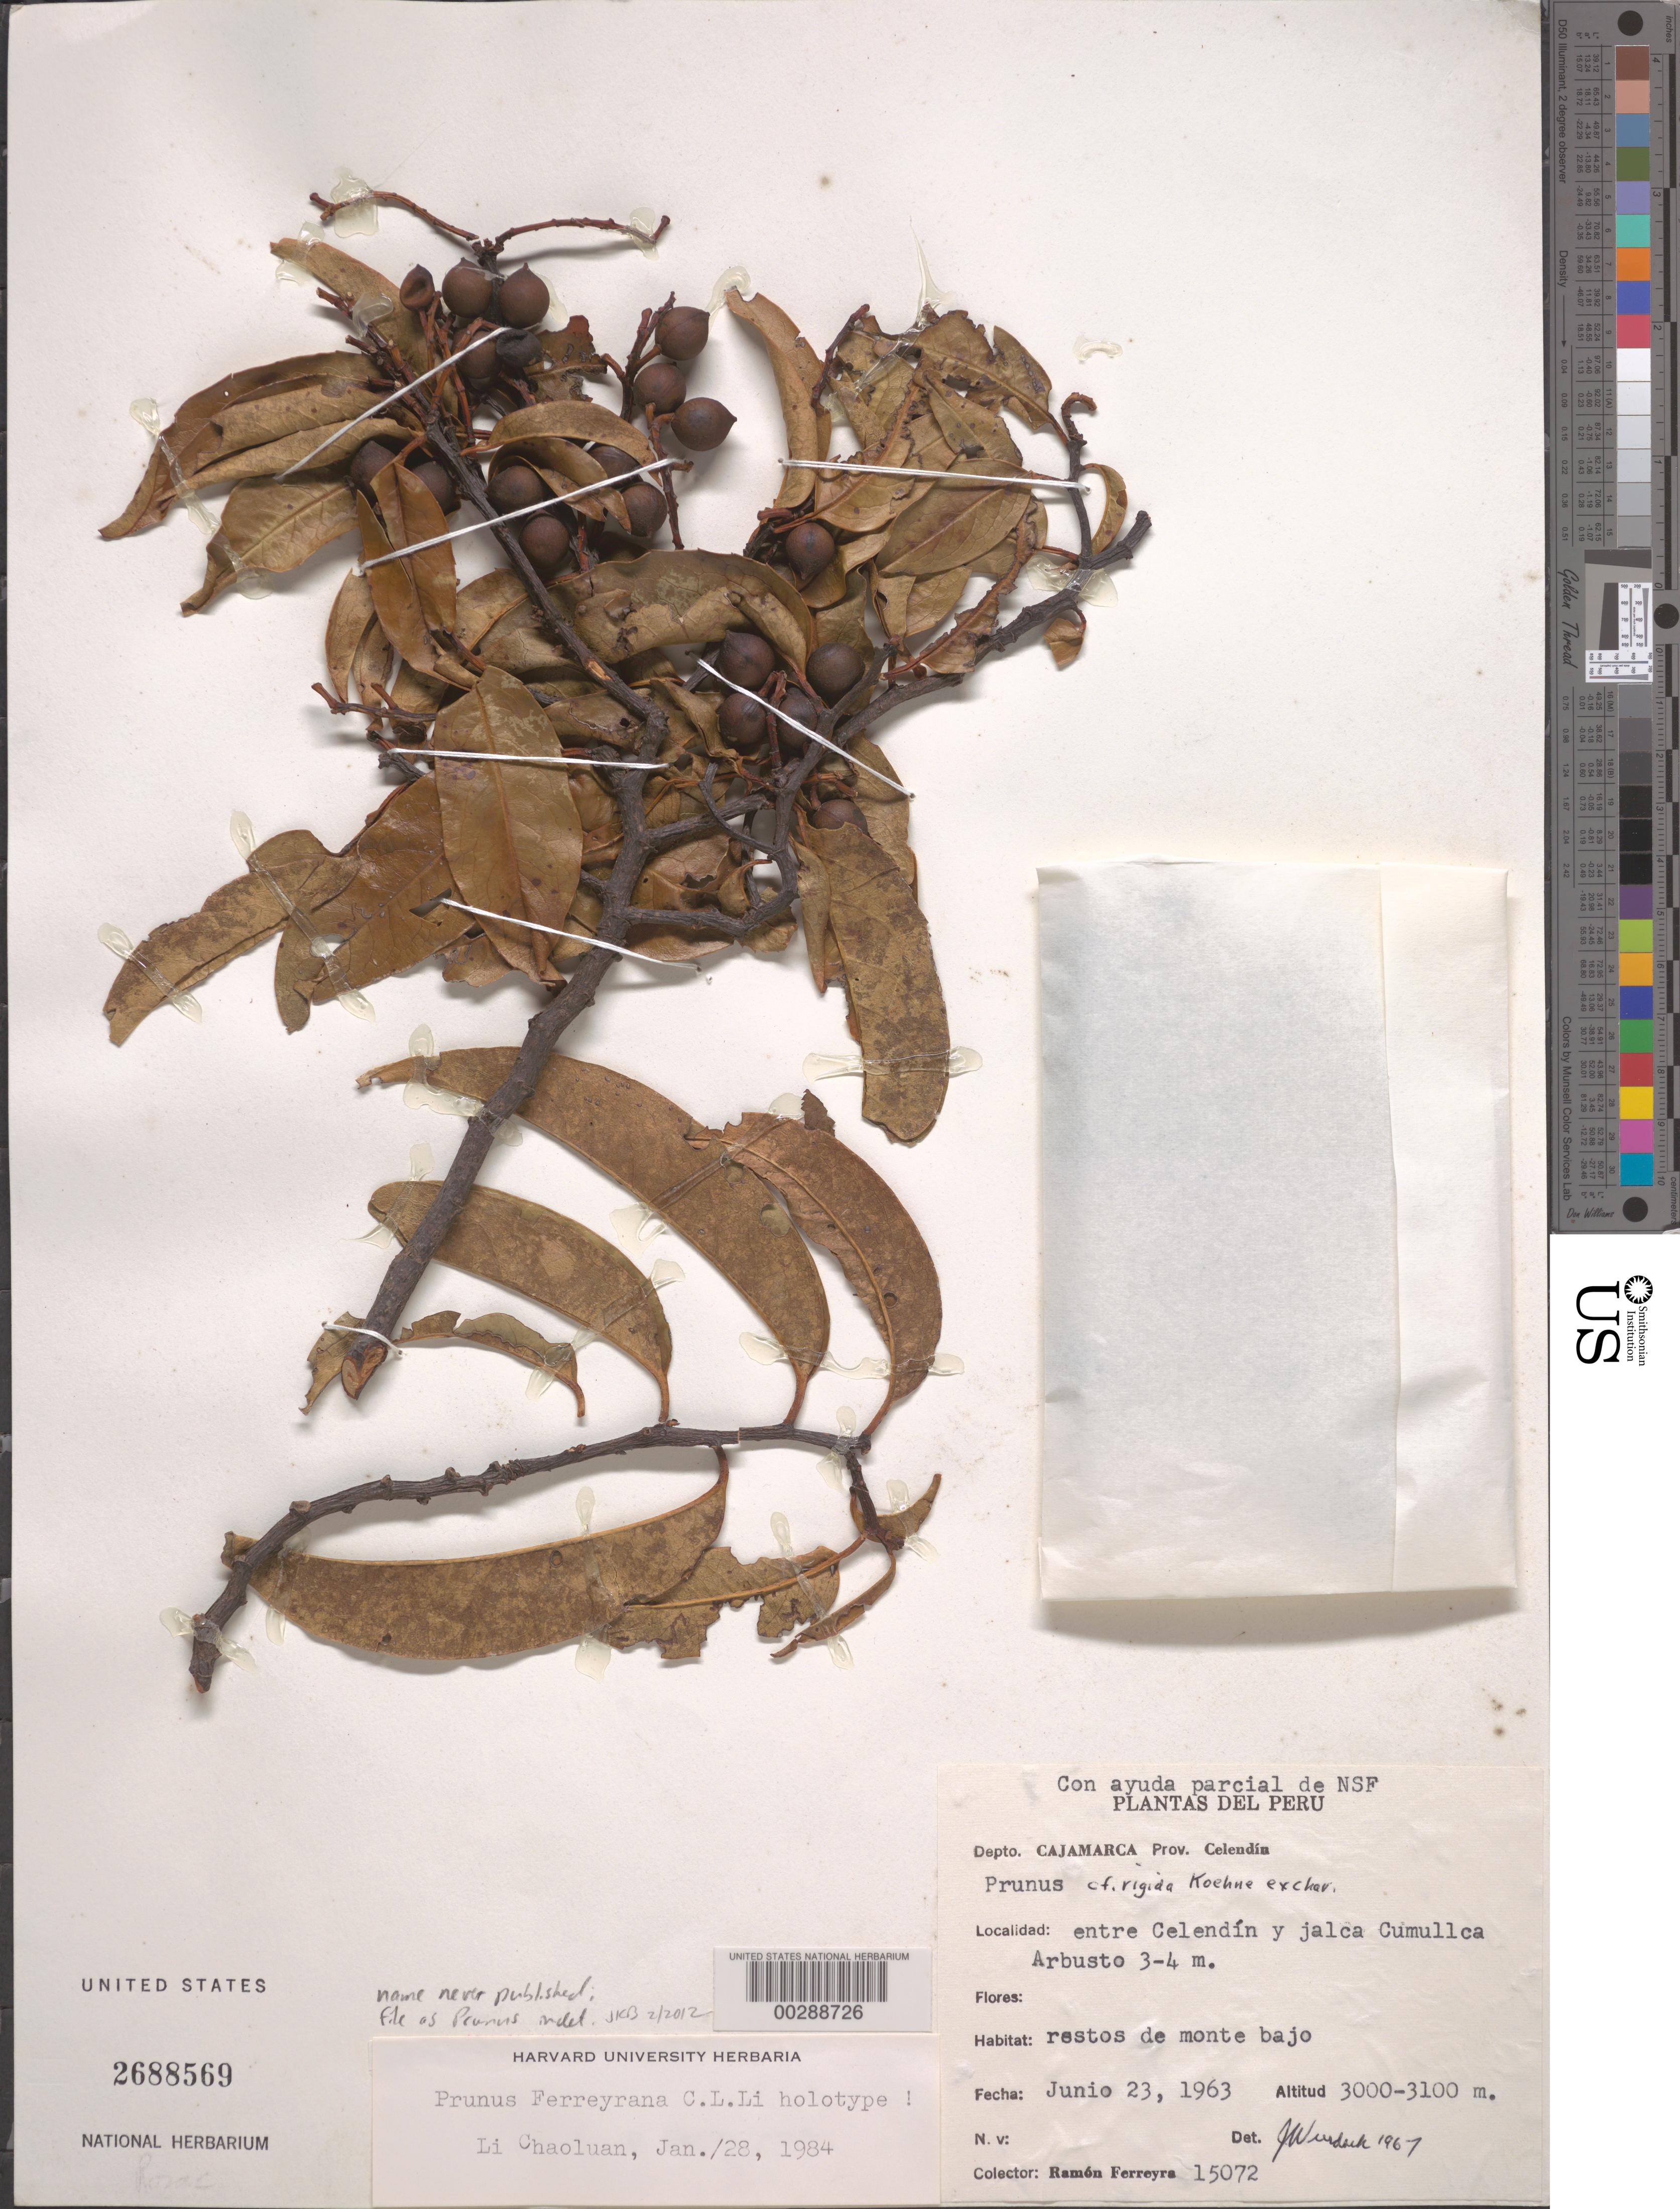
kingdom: Plantae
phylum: Tracheophyta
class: Magnoliopsida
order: Rosales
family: Rosaceae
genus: Prunus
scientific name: Prunus sp.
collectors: R. A. Ferreyra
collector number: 15072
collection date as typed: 23 Jun 1963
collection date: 1963-06-23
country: Peru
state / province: Cajamarca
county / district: Celendín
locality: between Celendín and Jalca Cumullca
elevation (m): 3000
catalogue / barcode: US 2688569